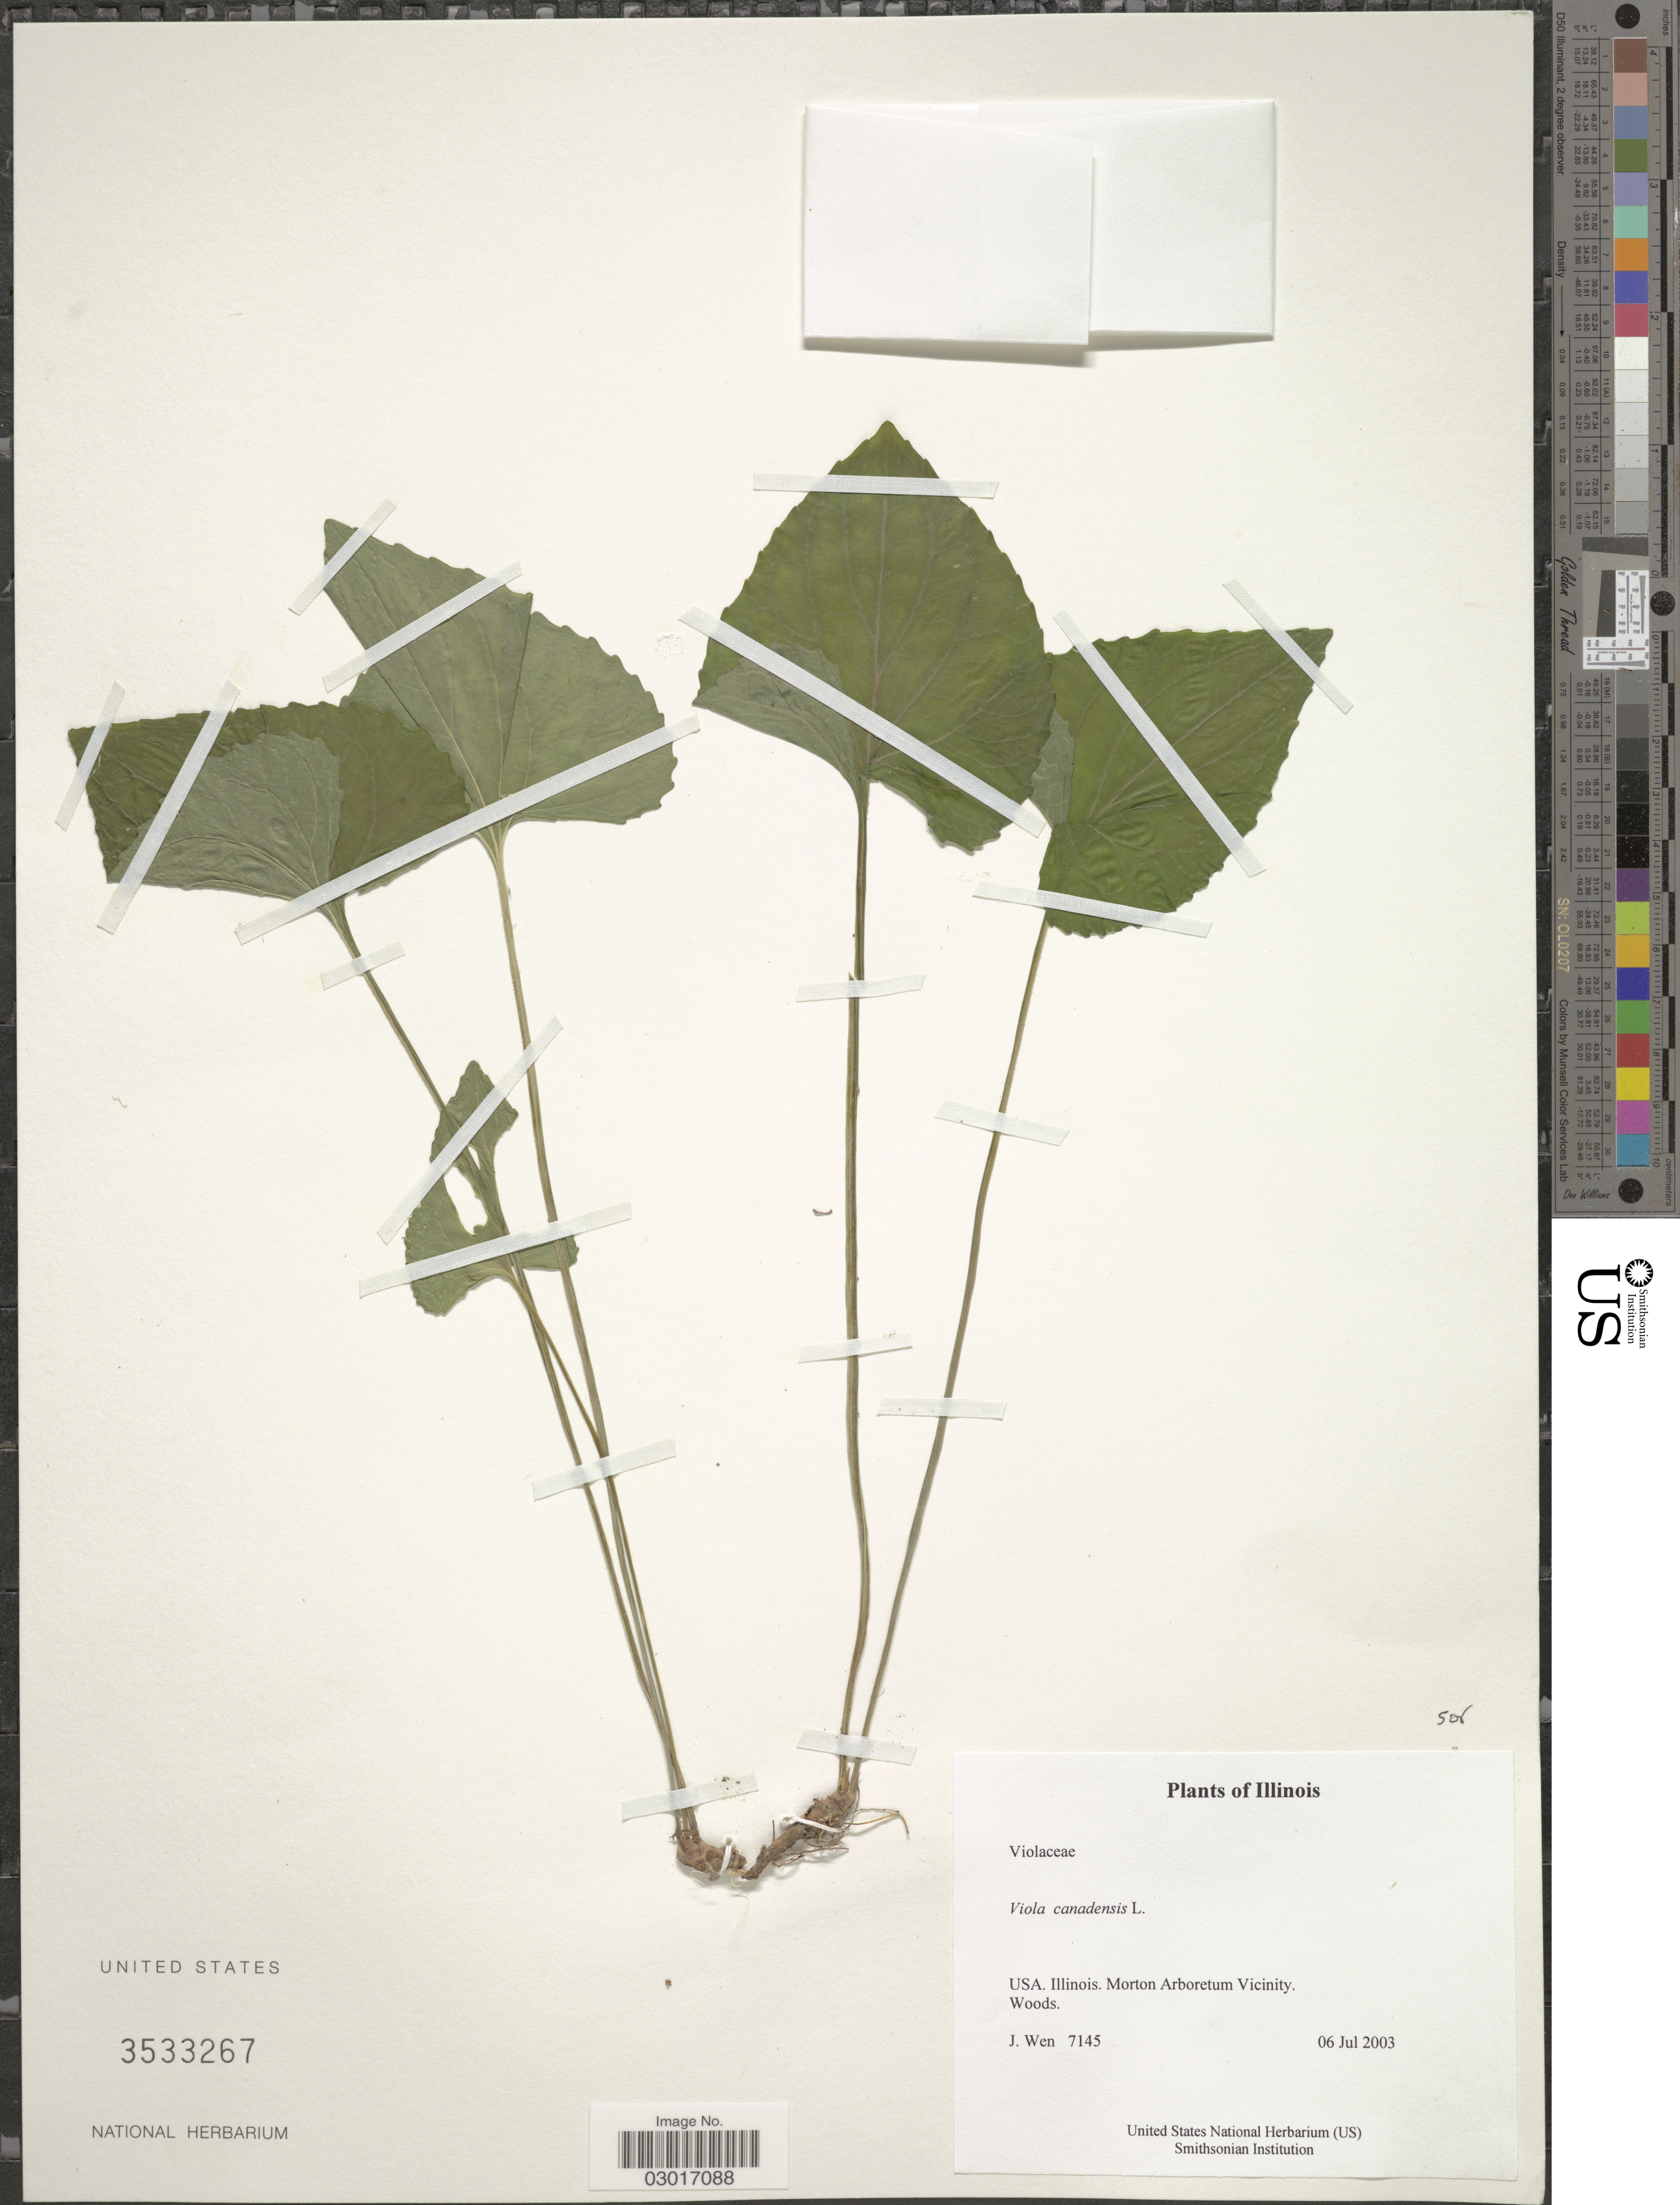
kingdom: Plantae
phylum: Tracheophyta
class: Magnoliopsida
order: Malpighiales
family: Violaceae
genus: Viola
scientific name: Viola sororia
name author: Willd.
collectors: J. Wen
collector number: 7145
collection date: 2003-07-06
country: United States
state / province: Illinois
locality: Morton Arboretum Vicinity.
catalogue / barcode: US 3533267